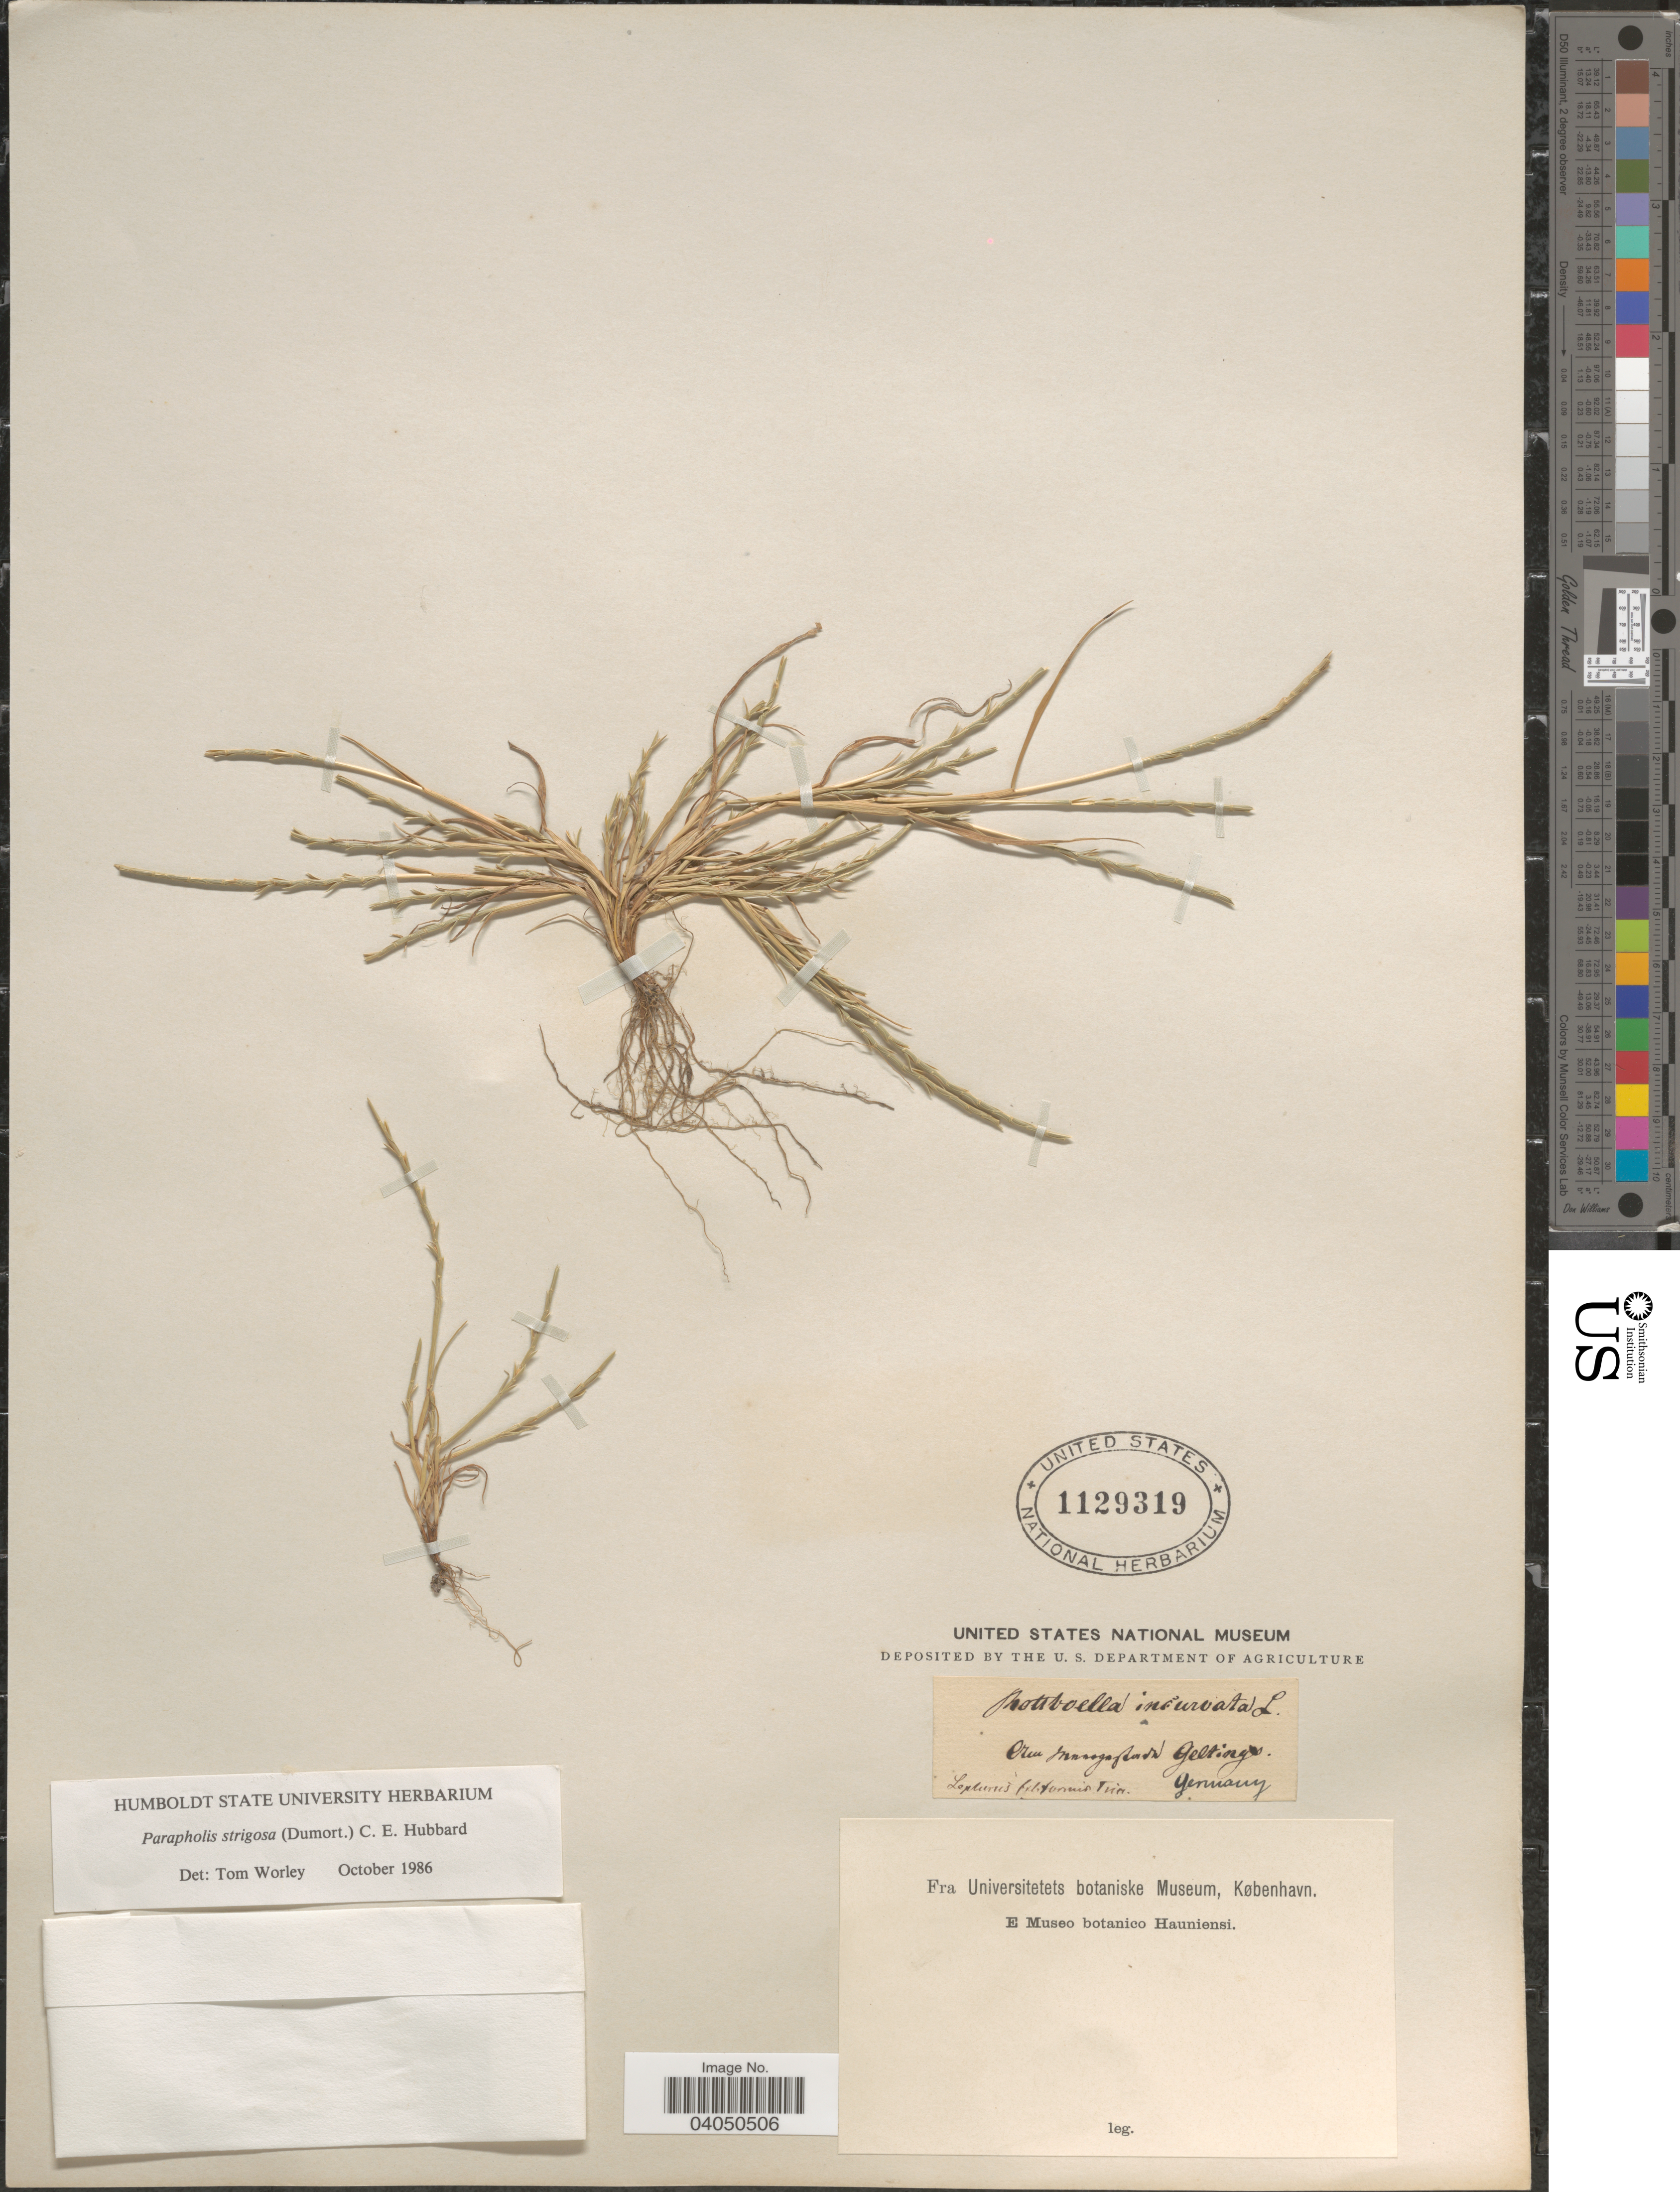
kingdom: Plantae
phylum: Tracheophyta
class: Liliopsida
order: Poales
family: Poaceae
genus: Parapholis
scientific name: Parapholis strigosa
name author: (Dumort.) C.E. Hubb.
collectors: Gelting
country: Germany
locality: [illegible text].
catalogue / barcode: US 1129319